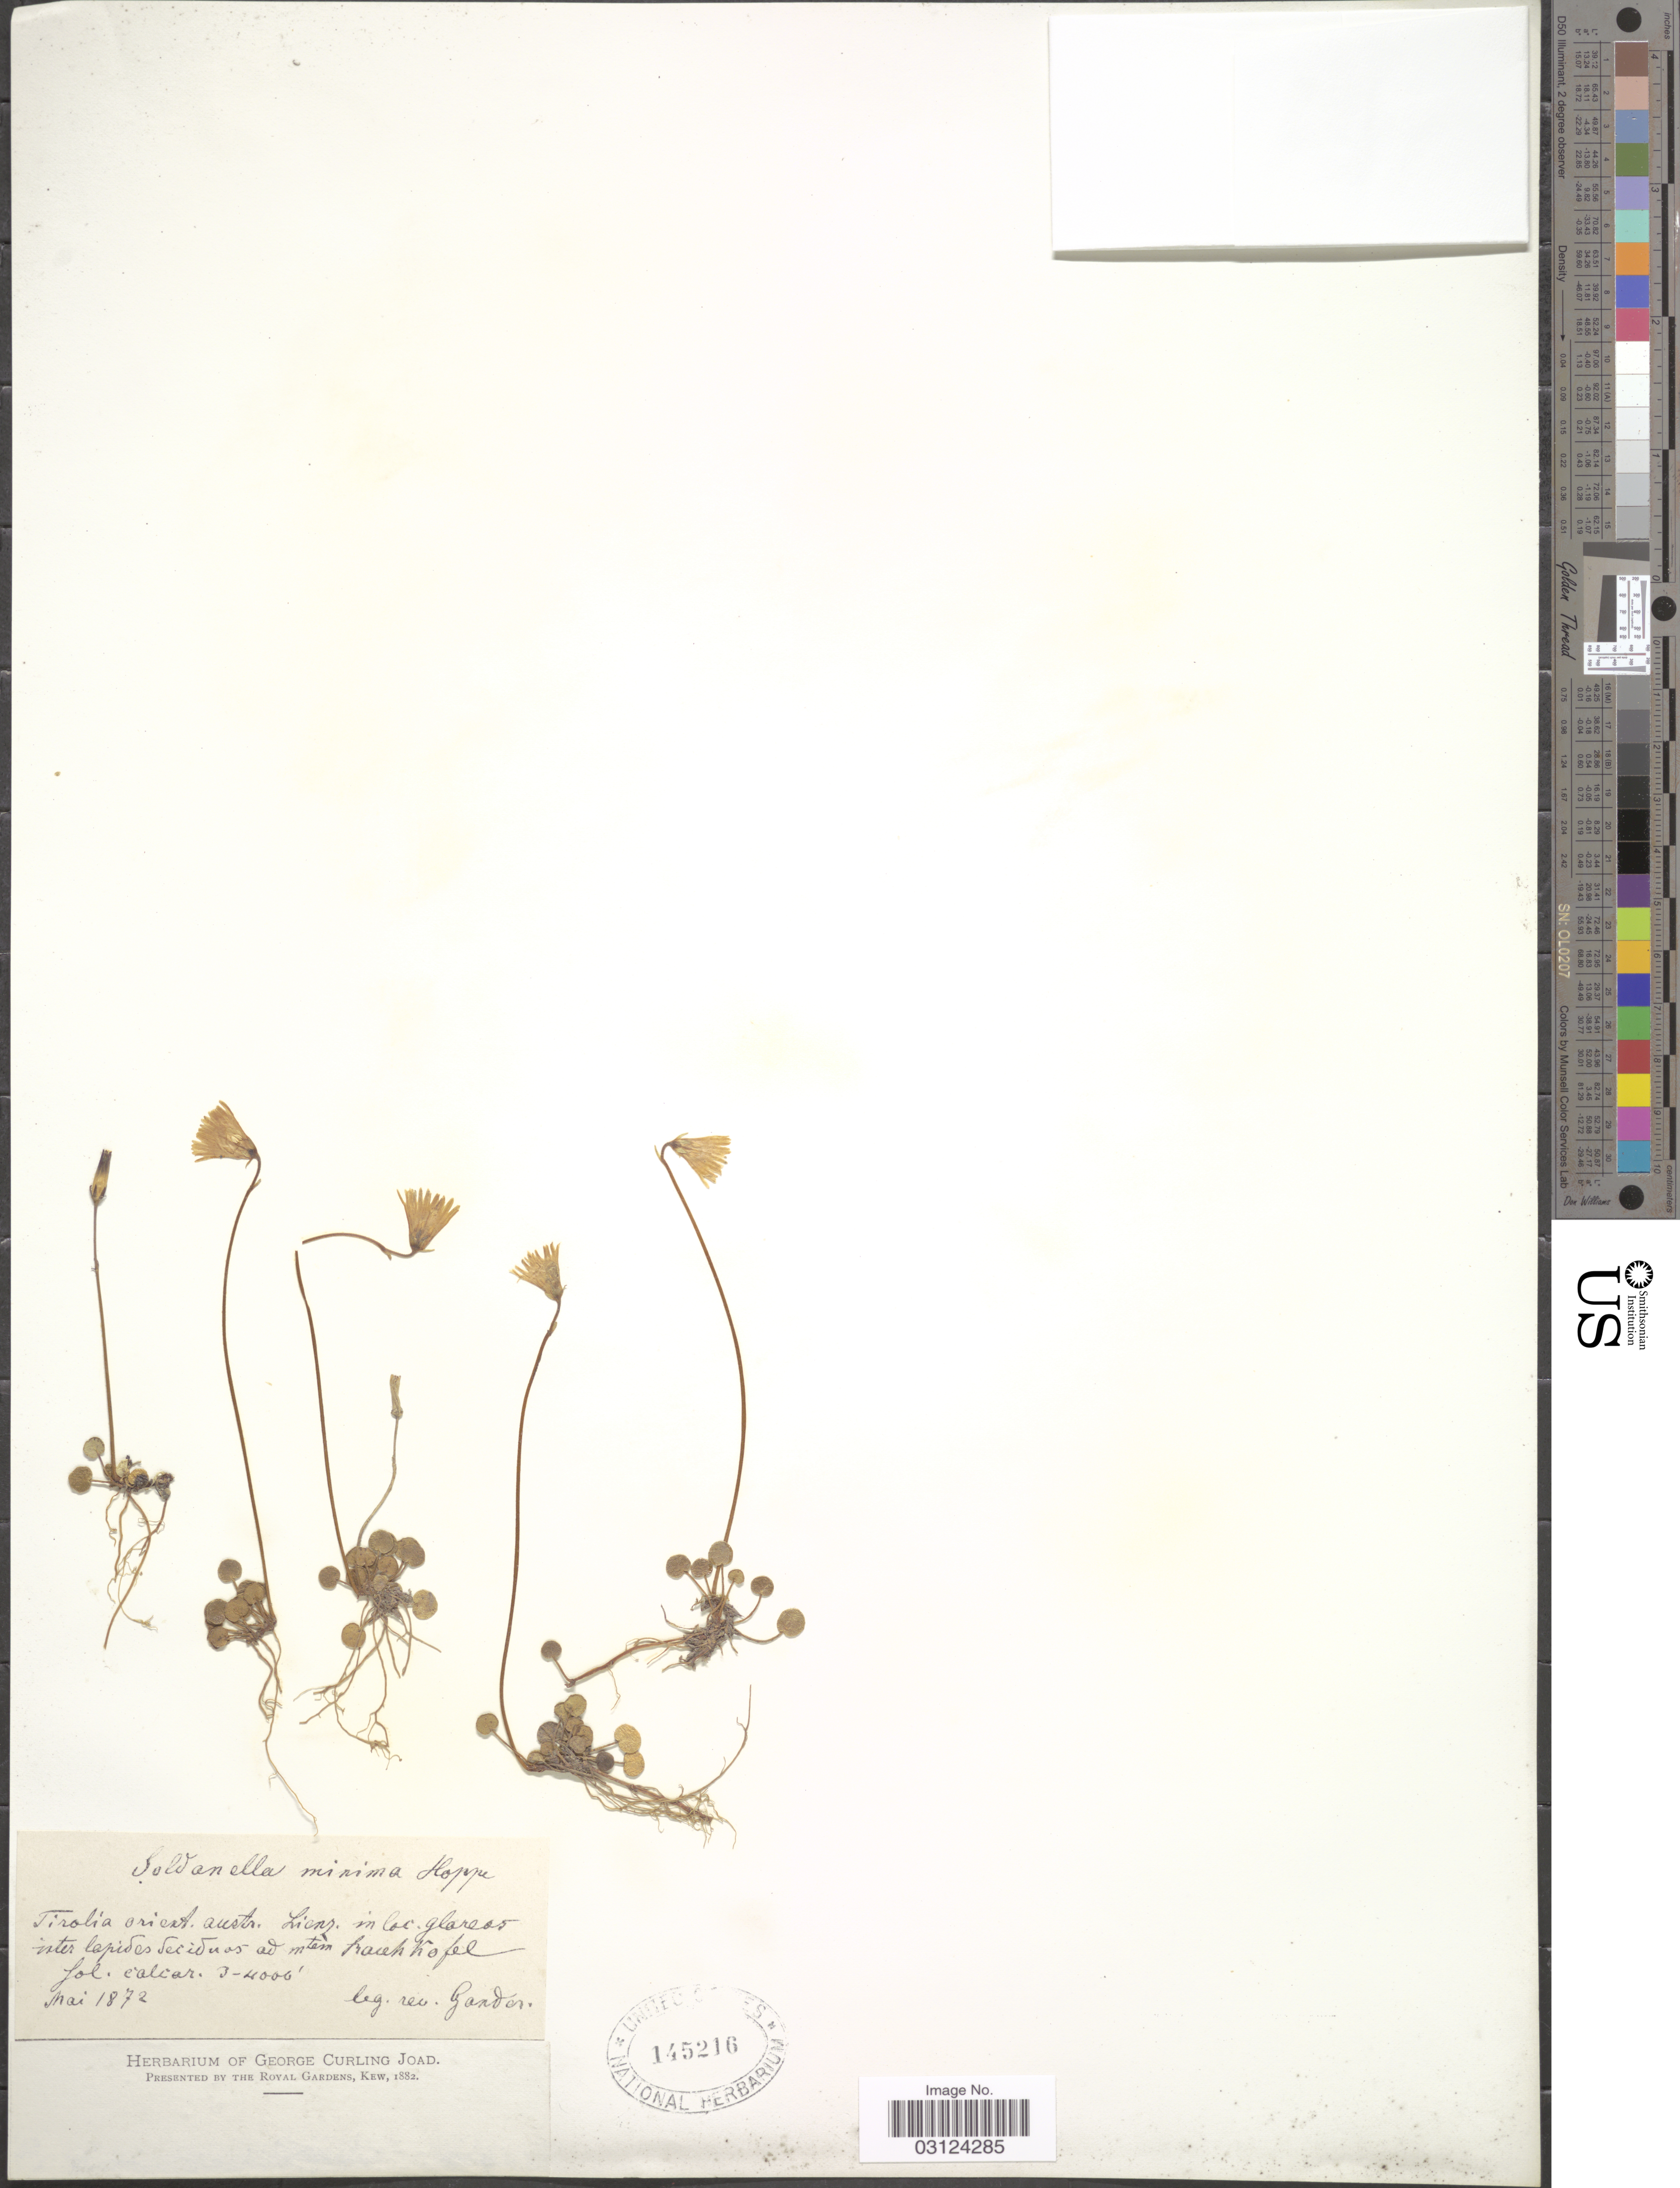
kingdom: Plantae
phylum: Tracheophyta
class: Magnoliopsida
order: Ericales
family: Primulaceae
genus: Soldanella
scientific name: Soldanella minima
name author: Hoppe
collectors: -- Gander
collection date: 1872-05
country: Austria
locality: Tirolia orient. austr. Lienz. in loc. glareos inter lapides deciduos ad mtem Rauh Kofel.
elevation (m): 914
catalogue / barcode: US 145216